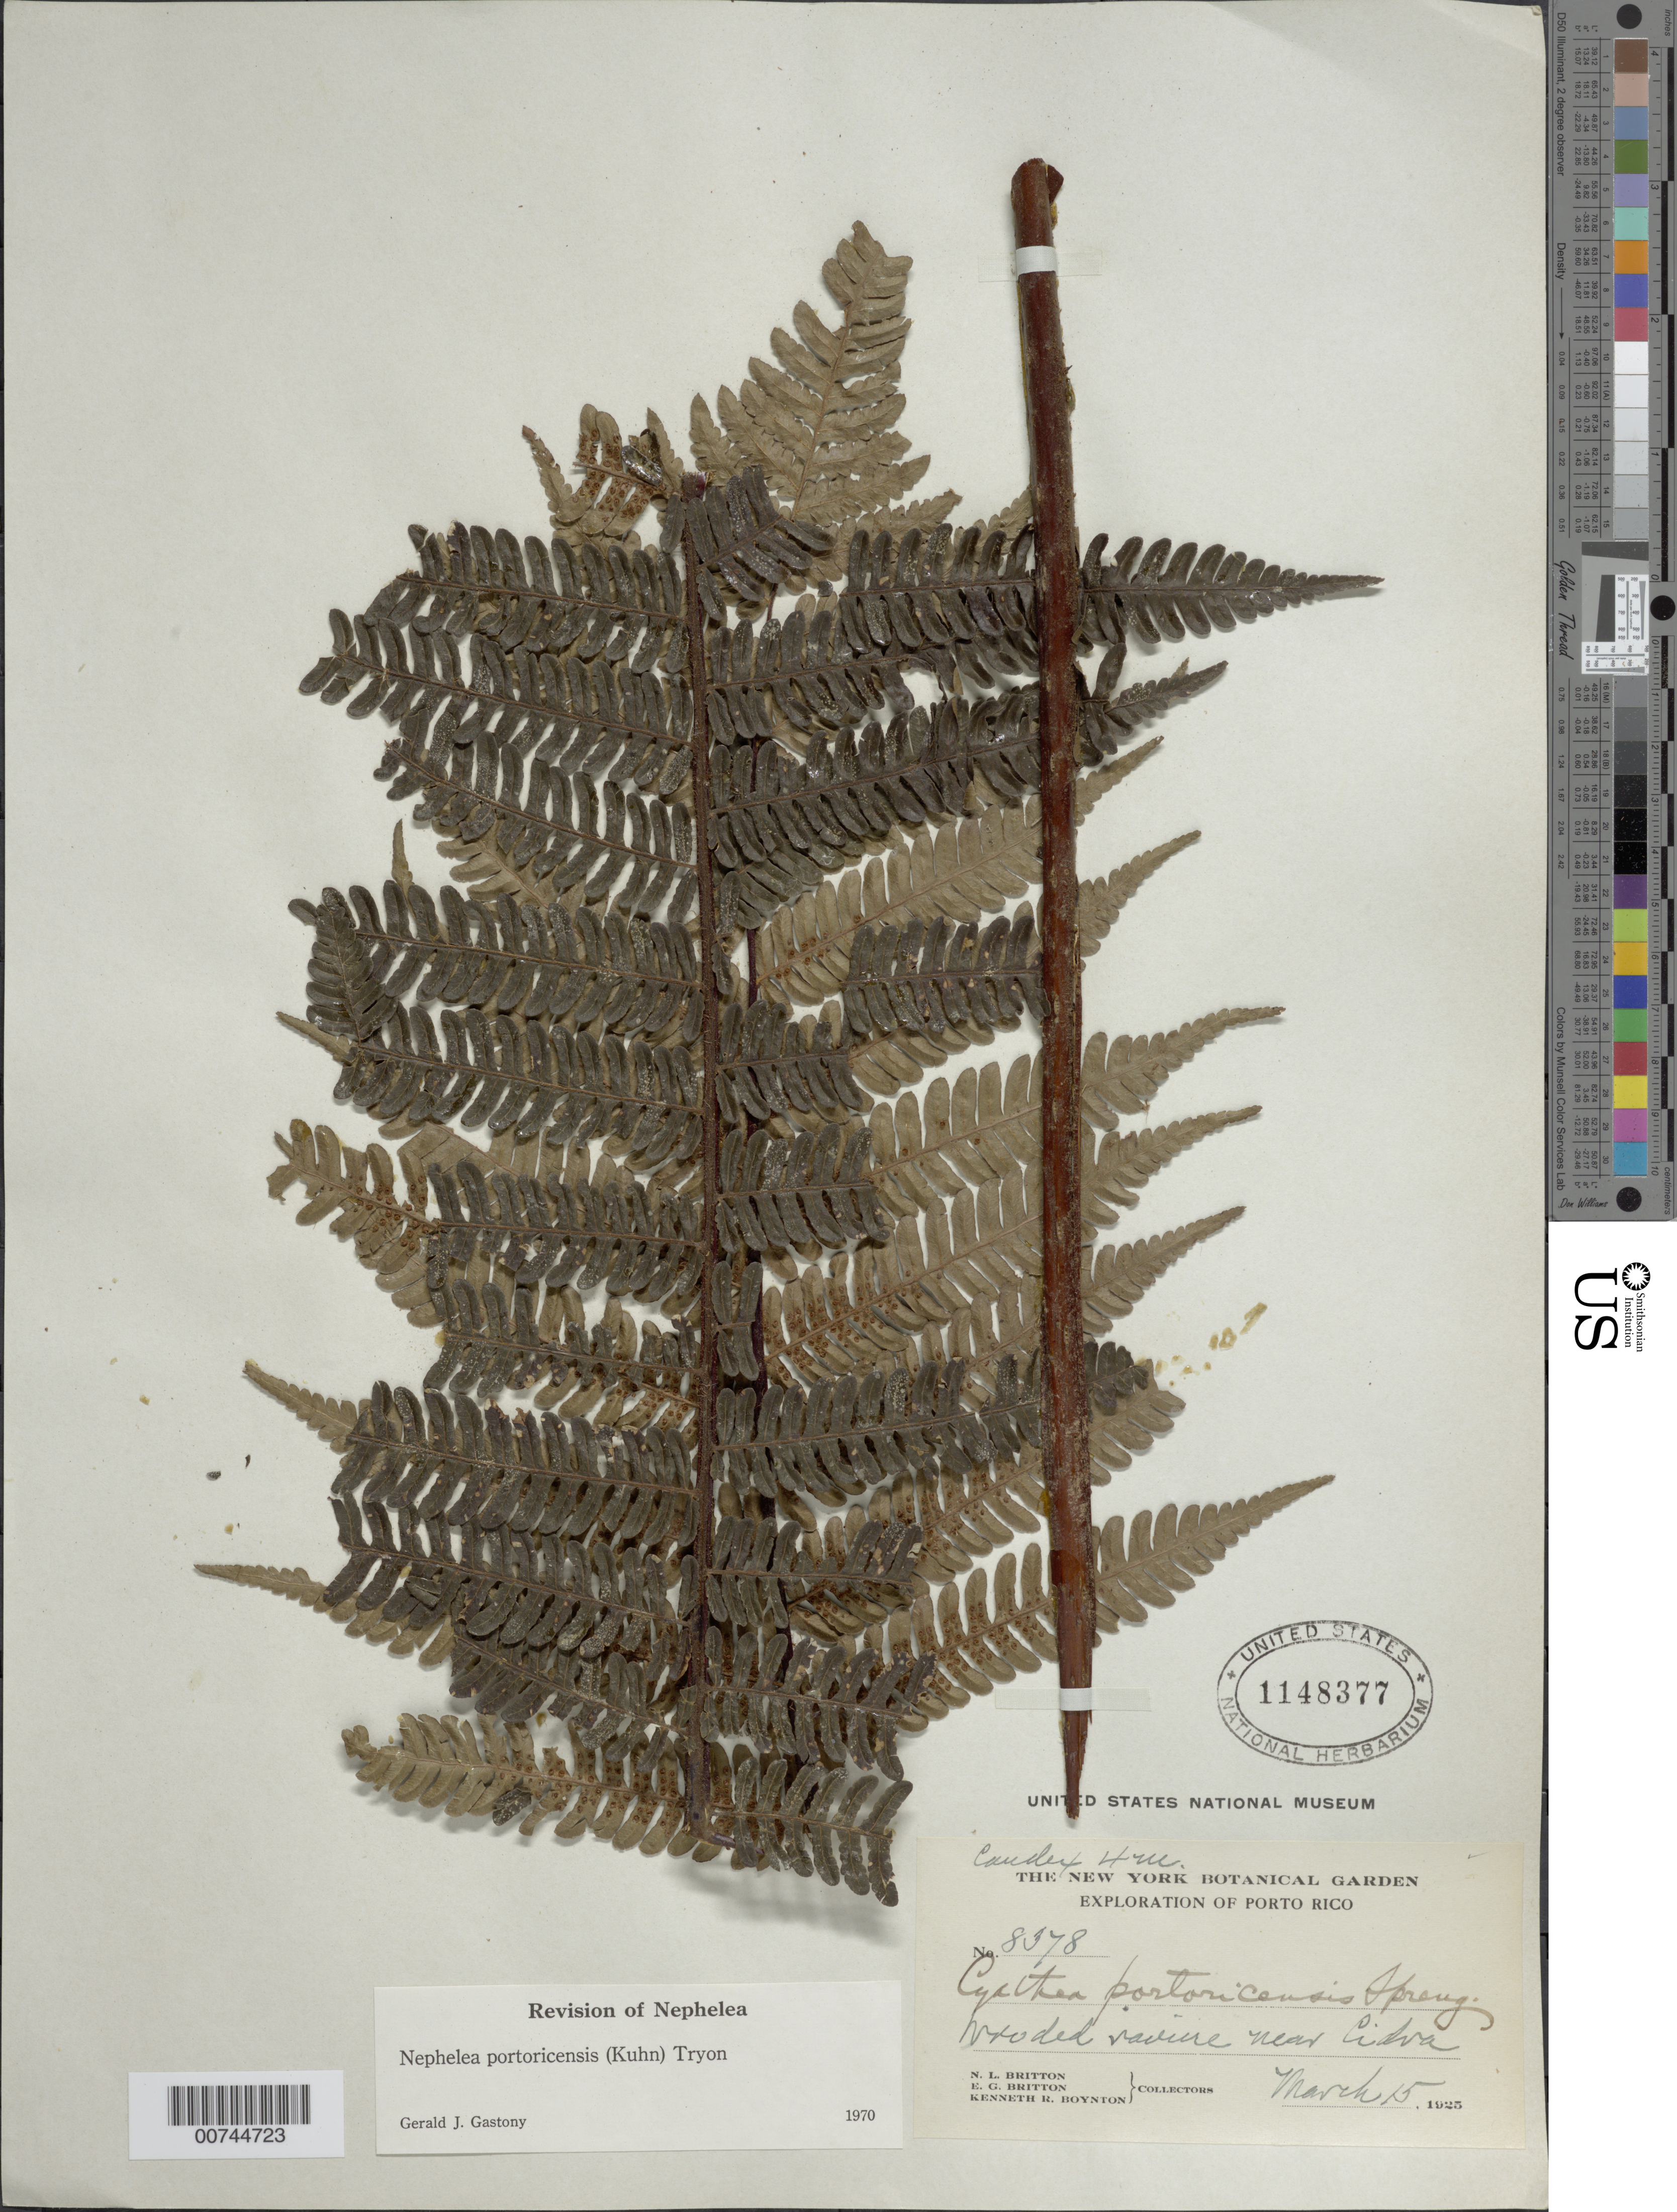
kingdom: Plantae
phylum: Tracheophyta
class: Polypodiopsida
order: Cyatheales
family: Cyatheaceae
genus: Alsophila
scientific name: Alsophila portoricensis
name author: (Spreng. ex Kuhn) D.S. Conant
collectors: N. Britton, E. G. Britton & K. Boyton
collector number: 8378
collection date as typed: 15 Mar 1925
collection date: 1925-03-15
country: Puerto Rico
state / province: Cidra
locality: Near Cidra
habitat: Wooded ravine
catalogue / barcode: US 1148377